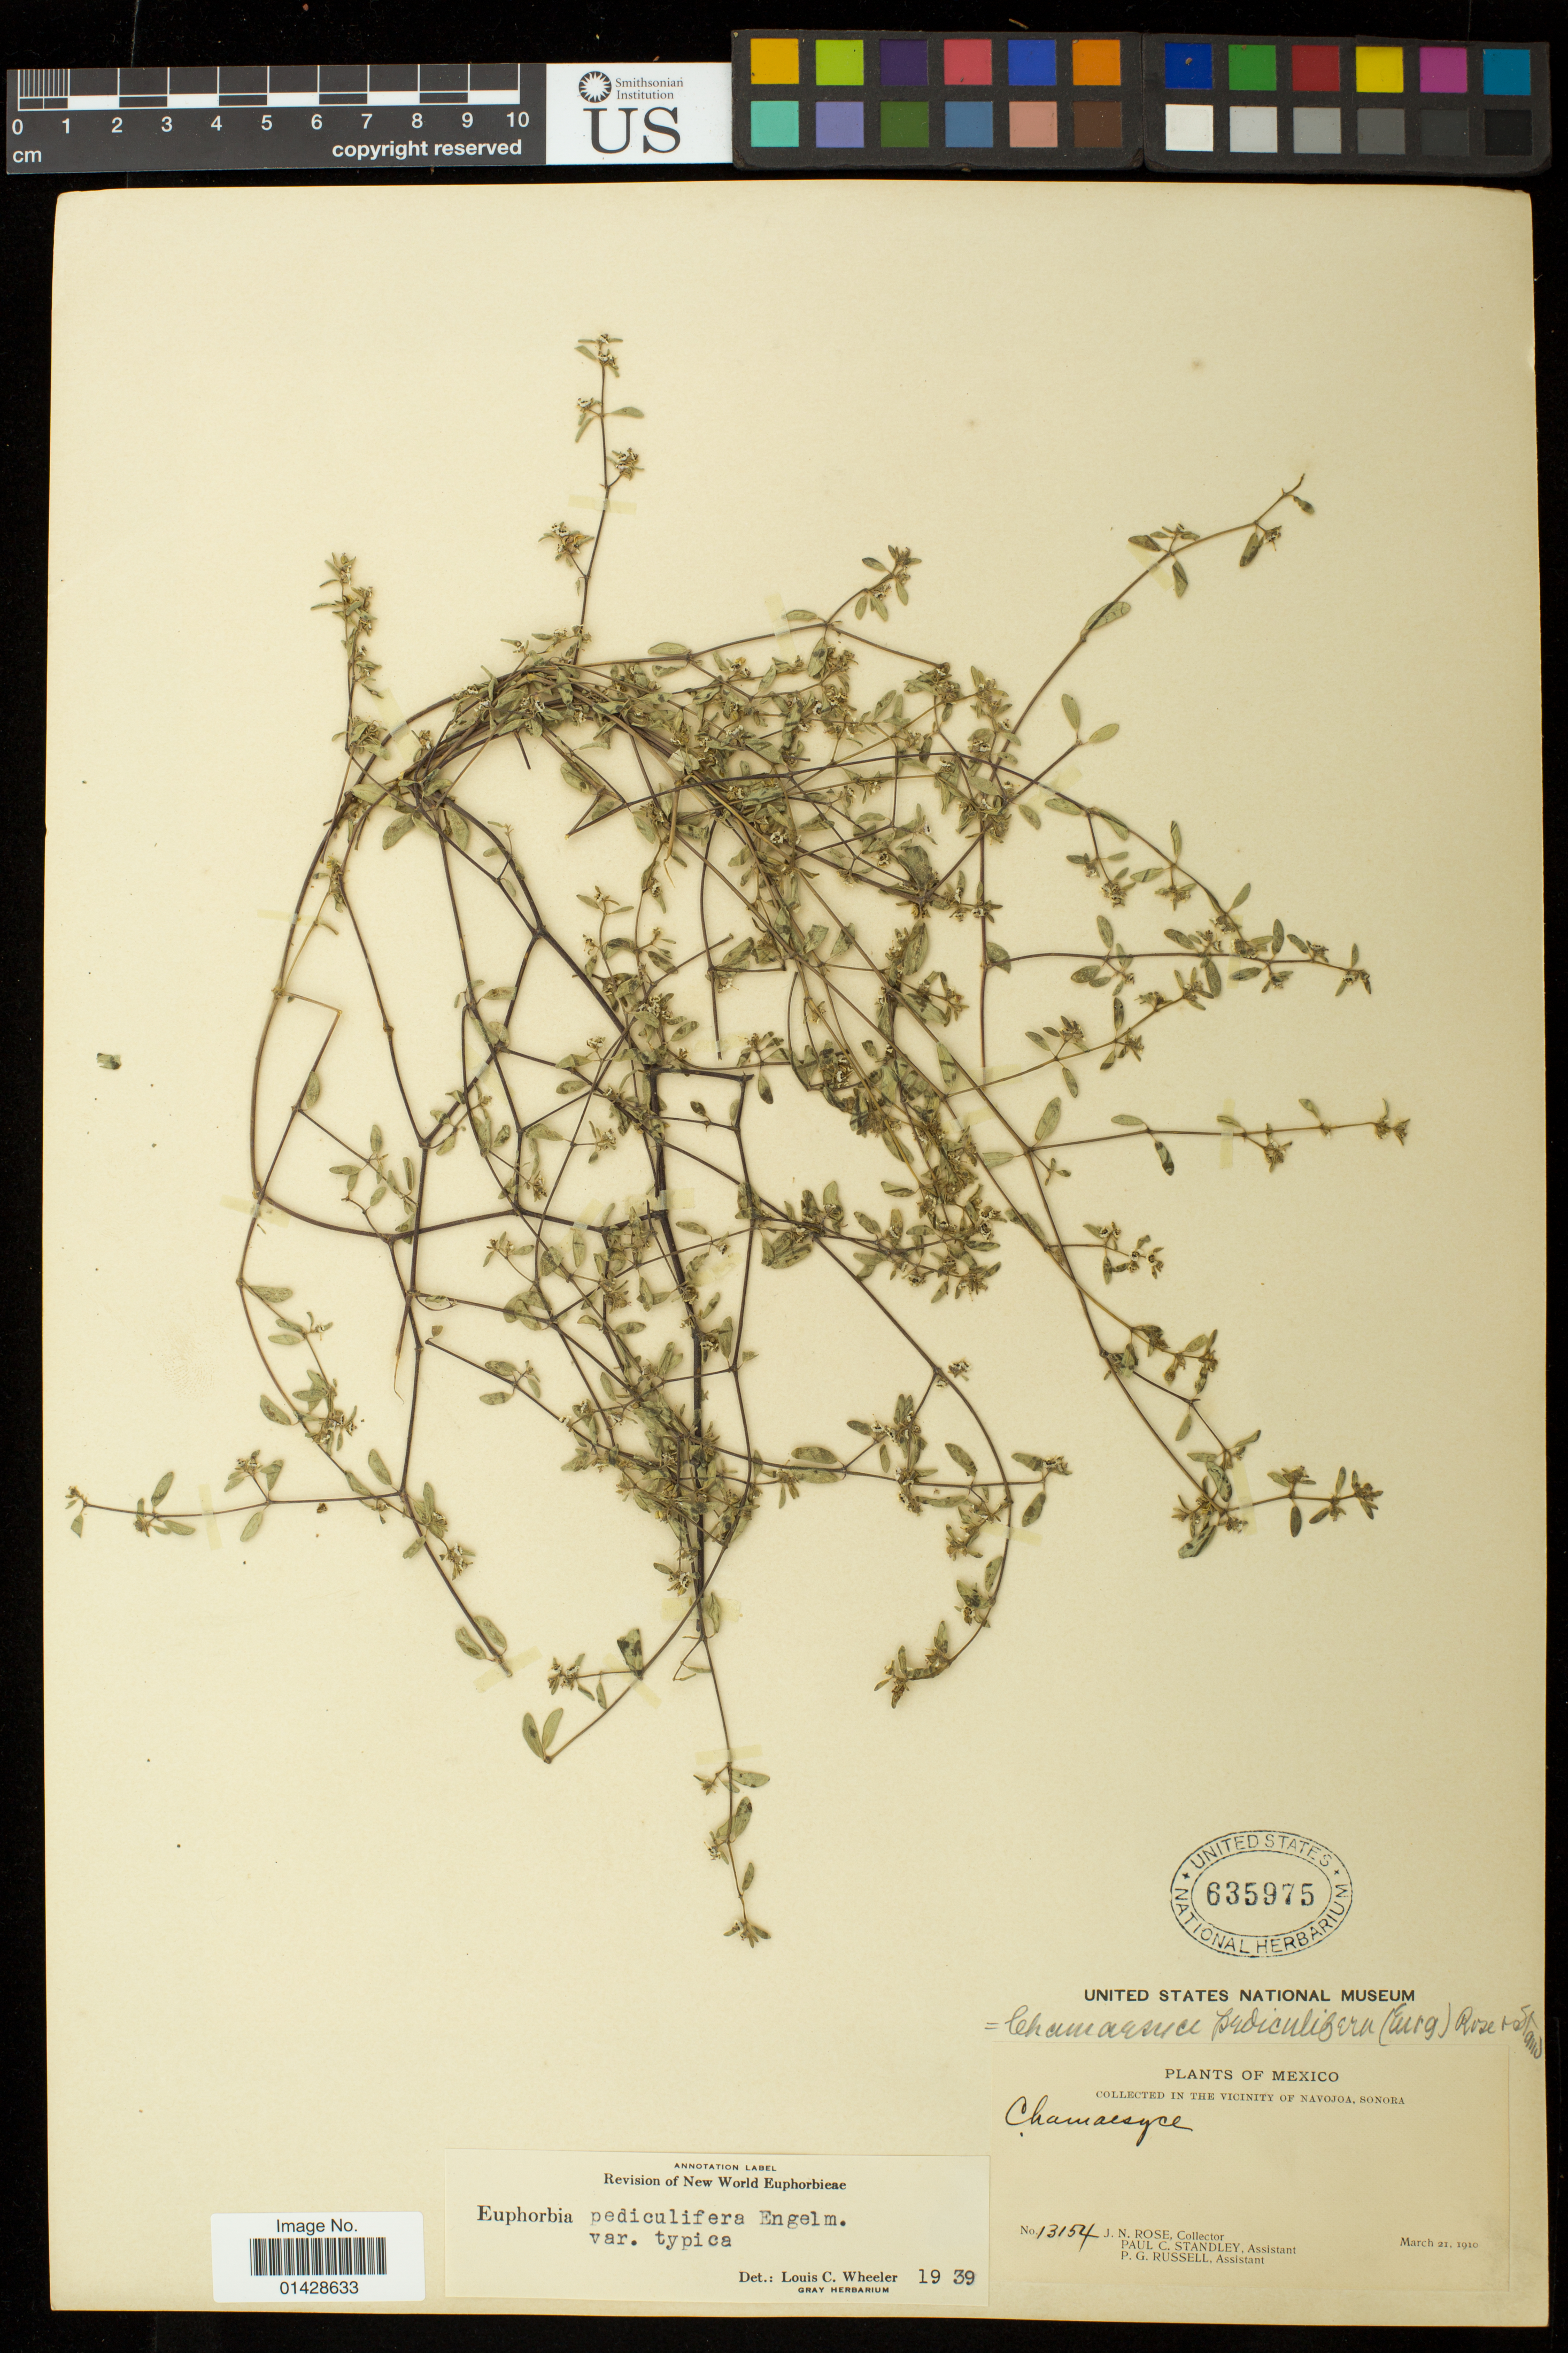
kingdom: Plantae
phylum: Tracheophyta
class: Magnoliopsida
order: Malpighiales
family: Euphorbiaceae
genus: Euphorbia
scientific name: Euphorbia pediculifera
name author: Engelm.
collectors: J. N. Rose, P. C. Standley & P. G. Russell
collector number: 13154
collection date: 1910-03-21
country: Mexico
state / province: Sonora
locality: Collected in the vicinity of Navojoa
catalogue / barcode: US 635975